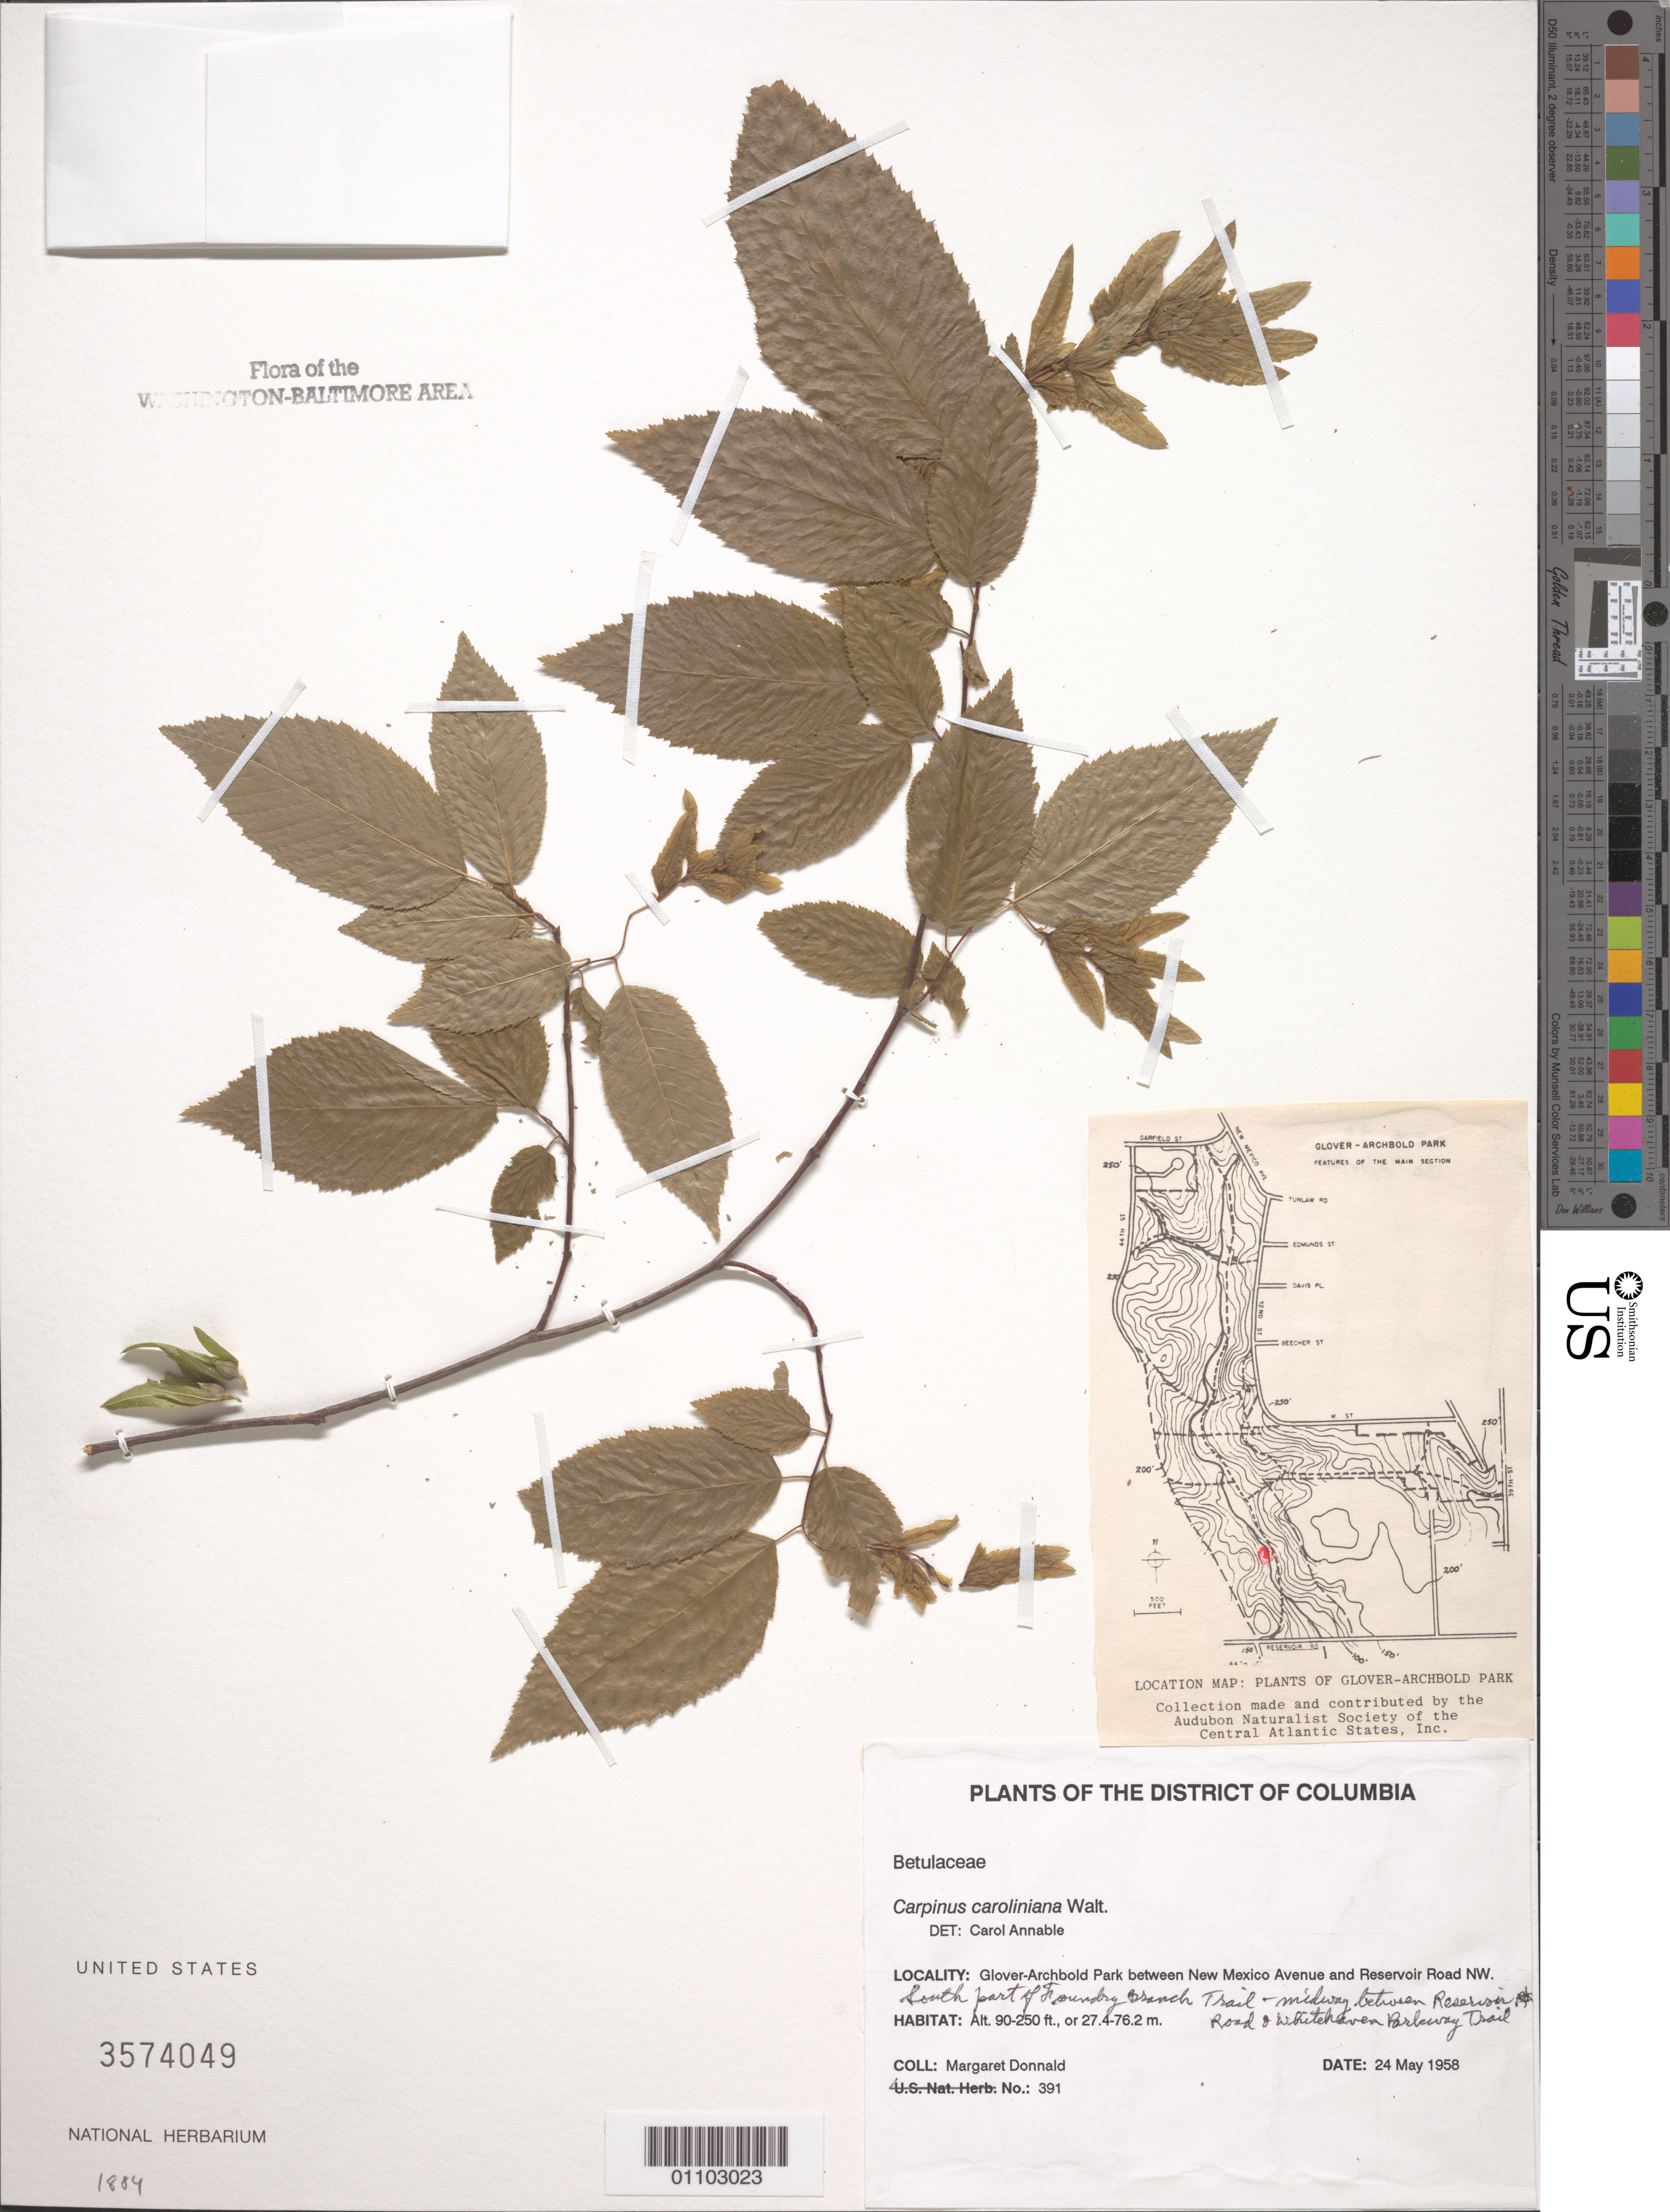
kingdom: Plantae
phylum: Tracheophyta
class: Magnoliopsida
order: Fagales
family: Betulaceae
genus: Carpinus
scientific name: Carpinus caroliniana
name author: Walter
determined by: Annable, C. R.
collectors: M. Donnald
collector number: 391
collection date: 1958-05-24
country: United States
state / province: District of Columbia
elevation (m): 27.4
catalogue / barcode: US 3574049